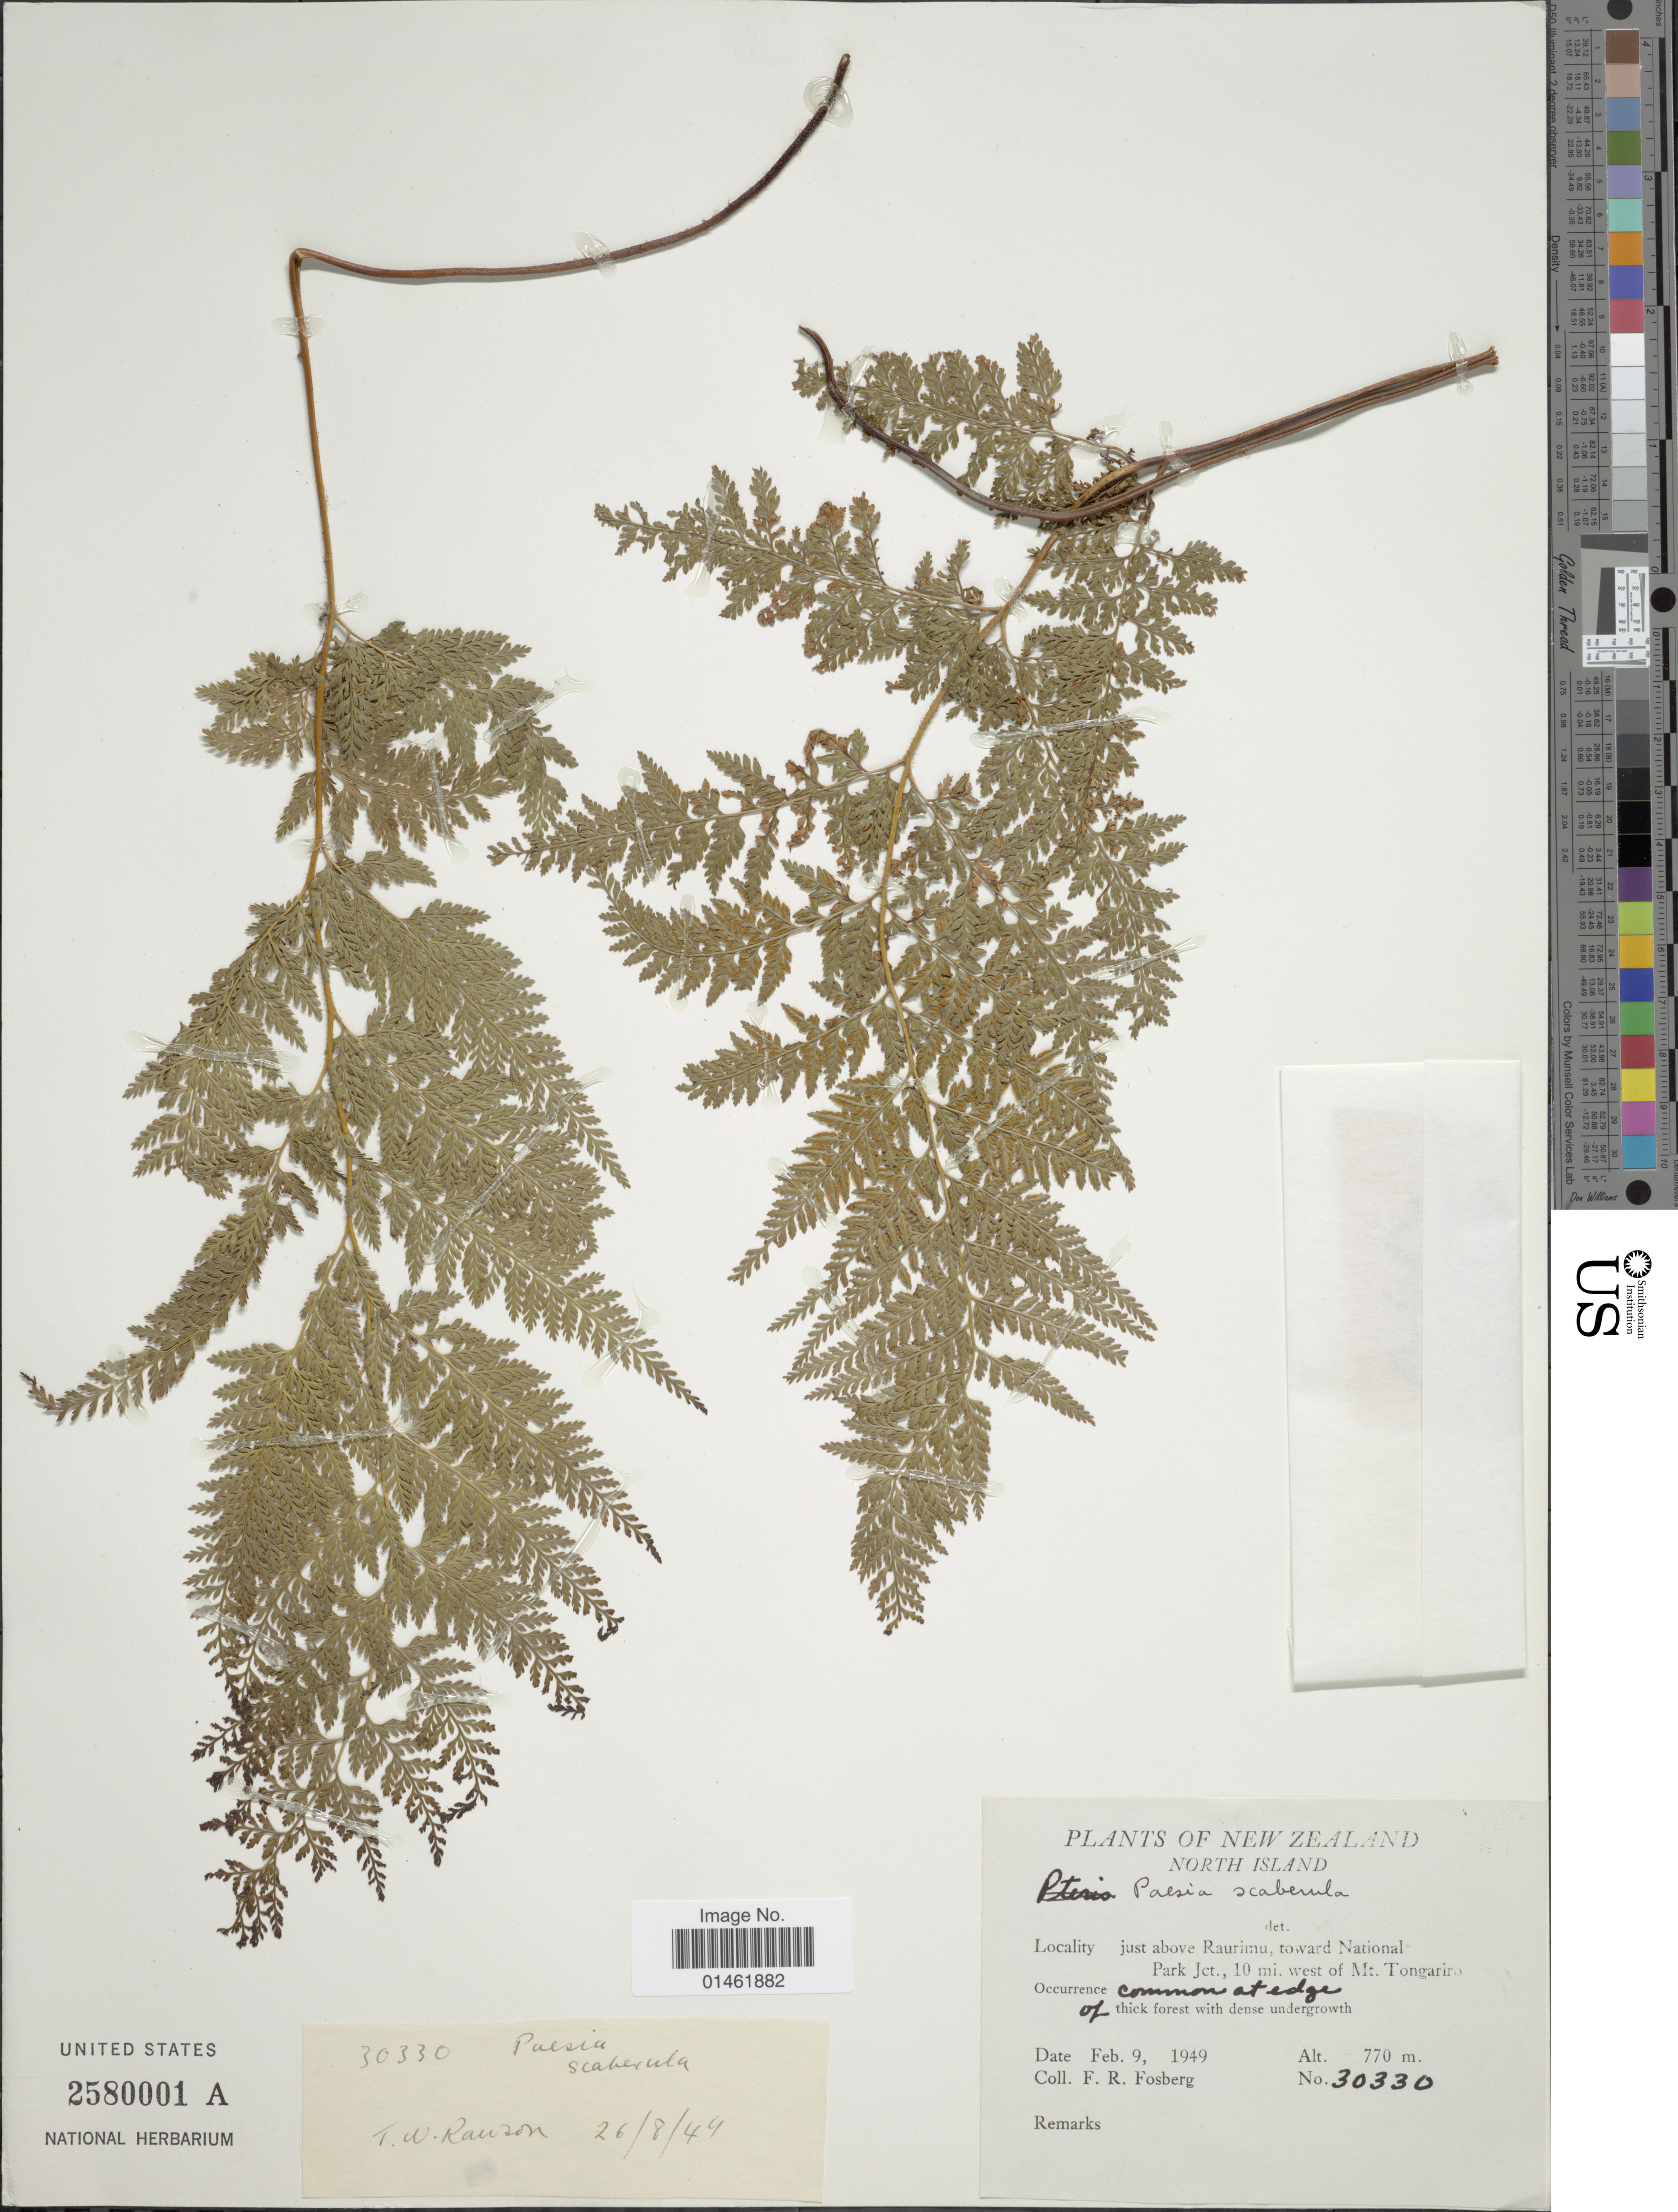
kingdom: Plantae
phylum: Tracheophyta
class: Polypodiopsida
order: Polypodiales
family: Dennstaedtiaceae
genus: Paesia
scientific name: Paesia scaberula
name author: Kuhn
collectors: F. R. Fosberg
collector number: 30330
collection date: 1949-02-09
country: New Zealand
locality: New Zealand, North Island, just above Raurimu toward National Park Jct., 10mi west of Mt. Tongariro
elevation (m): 770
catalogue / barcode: US 2580001A